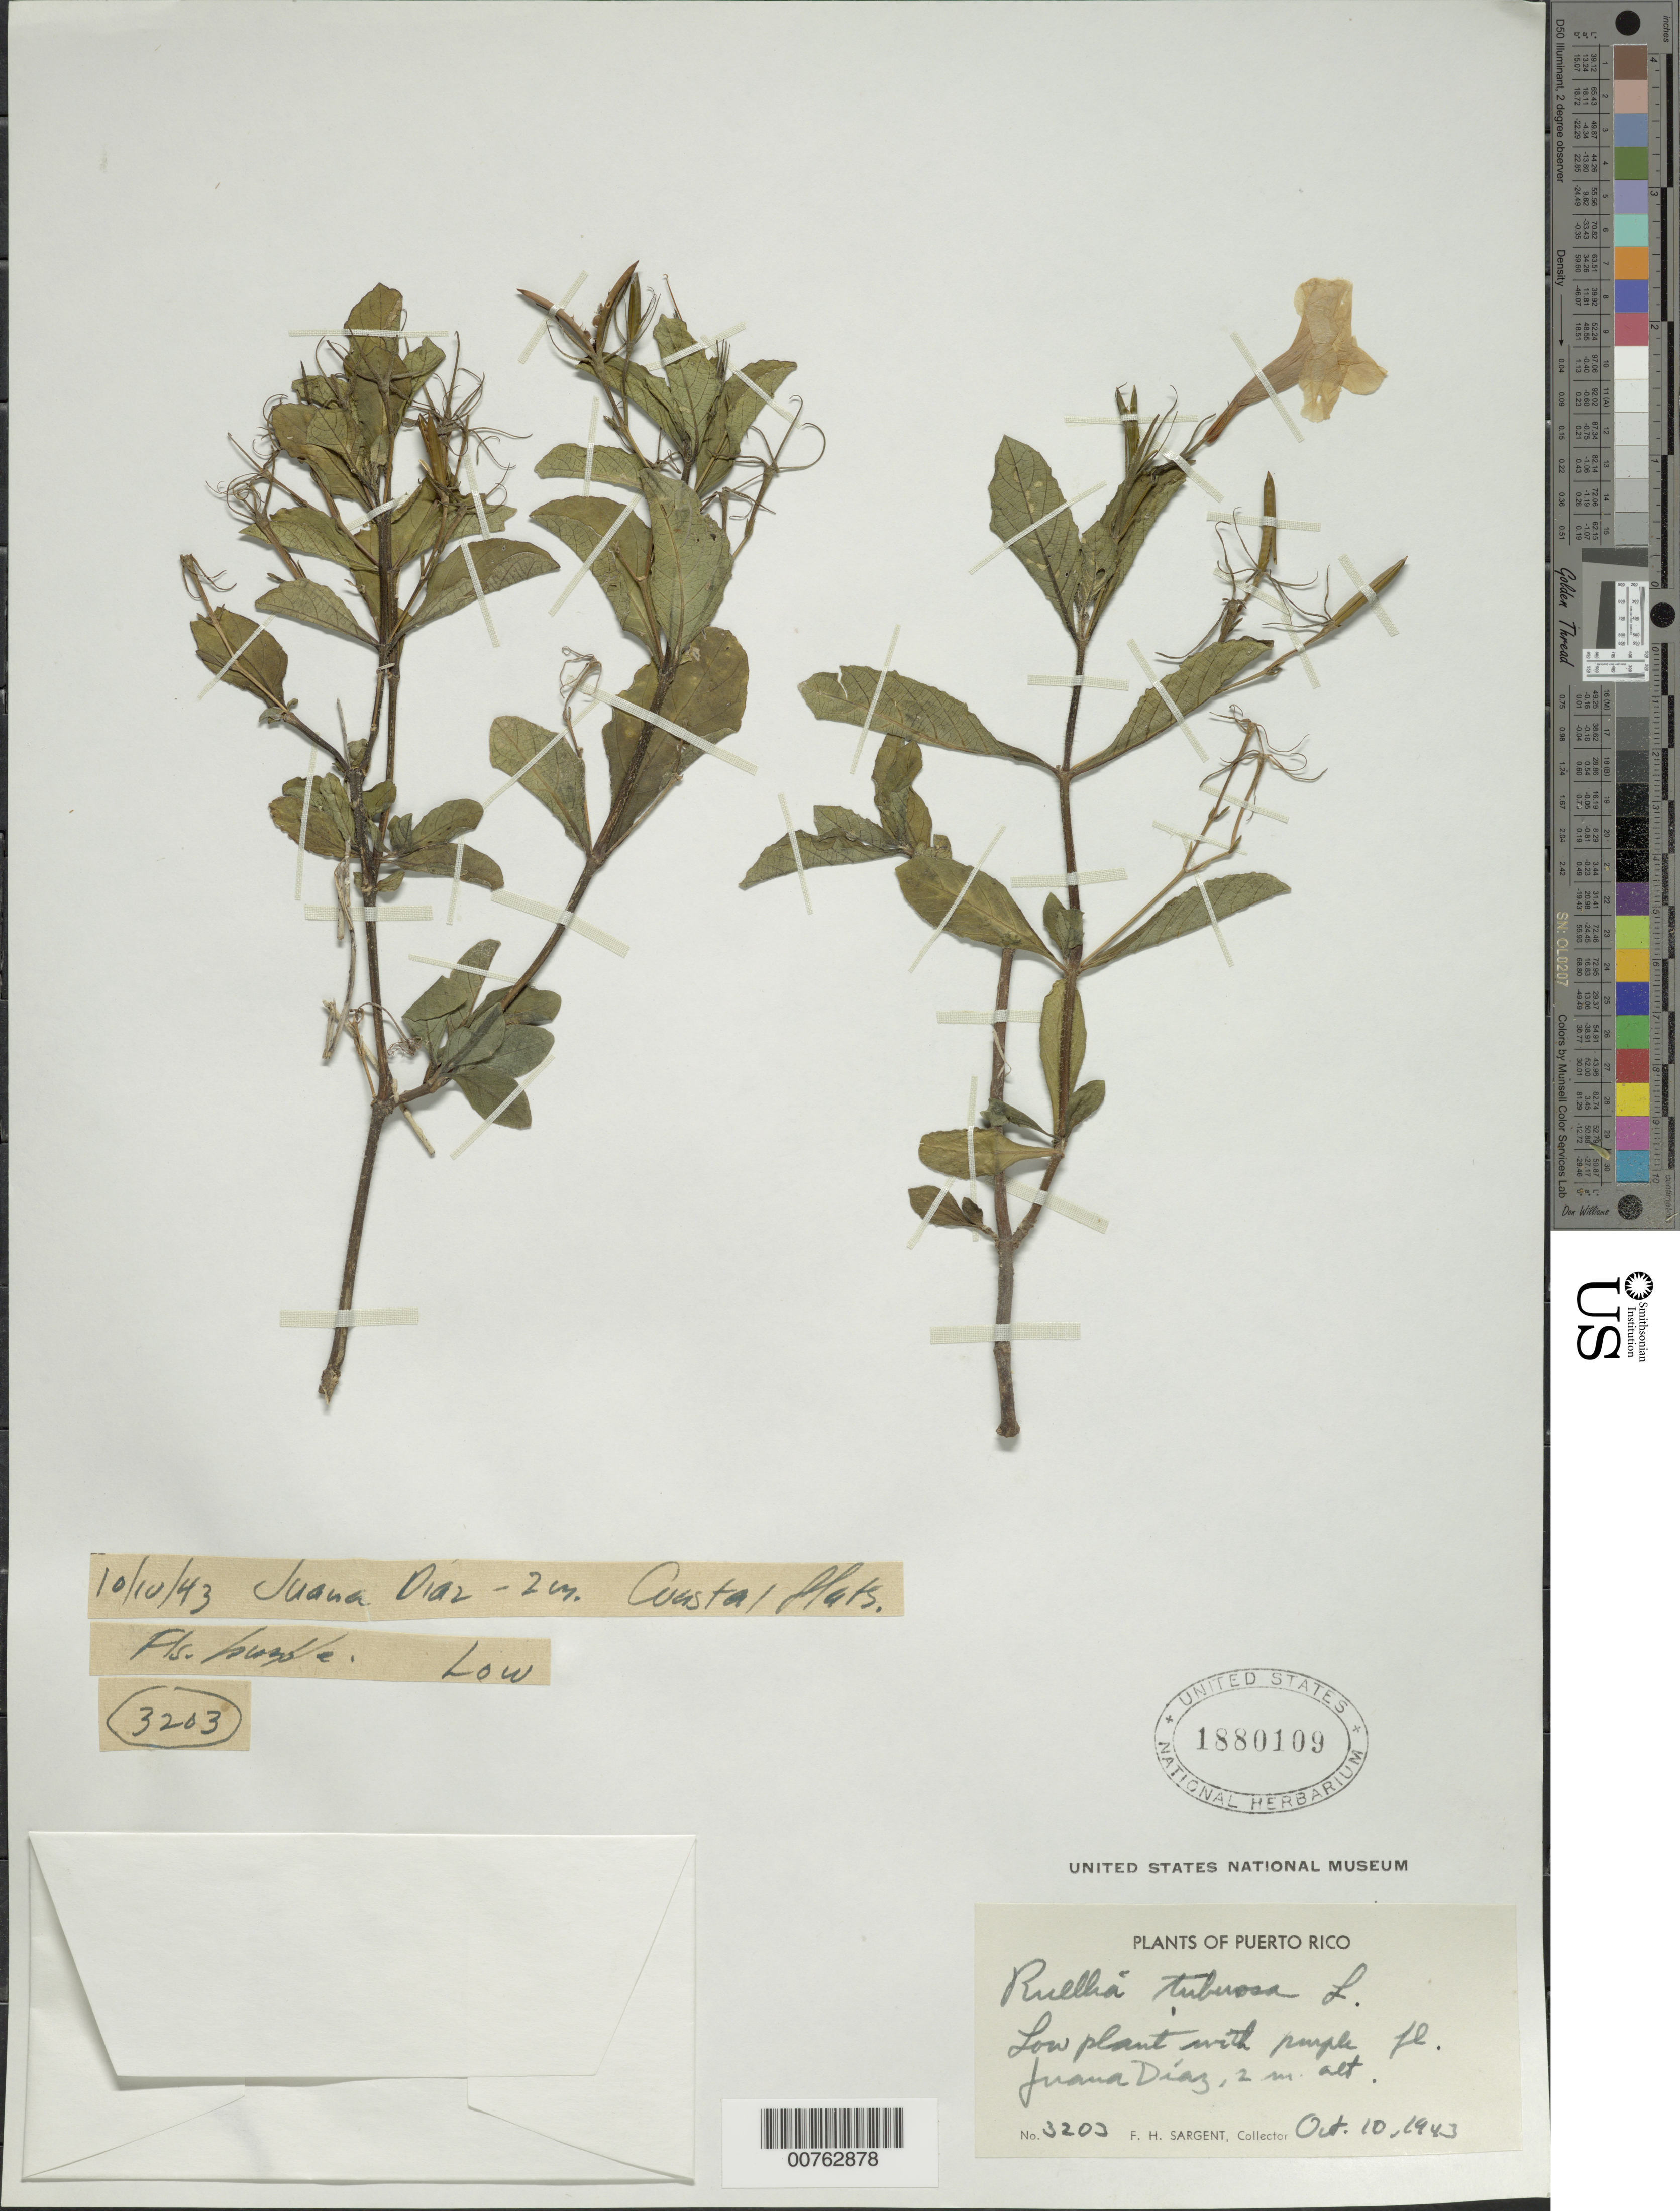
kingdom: Plantae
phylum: Tracheophyta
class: Magnoliopsida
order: Lamiales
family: Acanthaceae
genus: Ruellia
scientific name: Ruellia tuberosa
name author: L.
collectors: F. H. Sargent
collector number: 3203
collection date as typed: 10 Oct 1943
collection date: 1943-10-10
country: Puerto Rico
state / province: Juana Díaz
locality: Juan Díaz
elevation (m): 2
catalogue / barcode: US 1880109